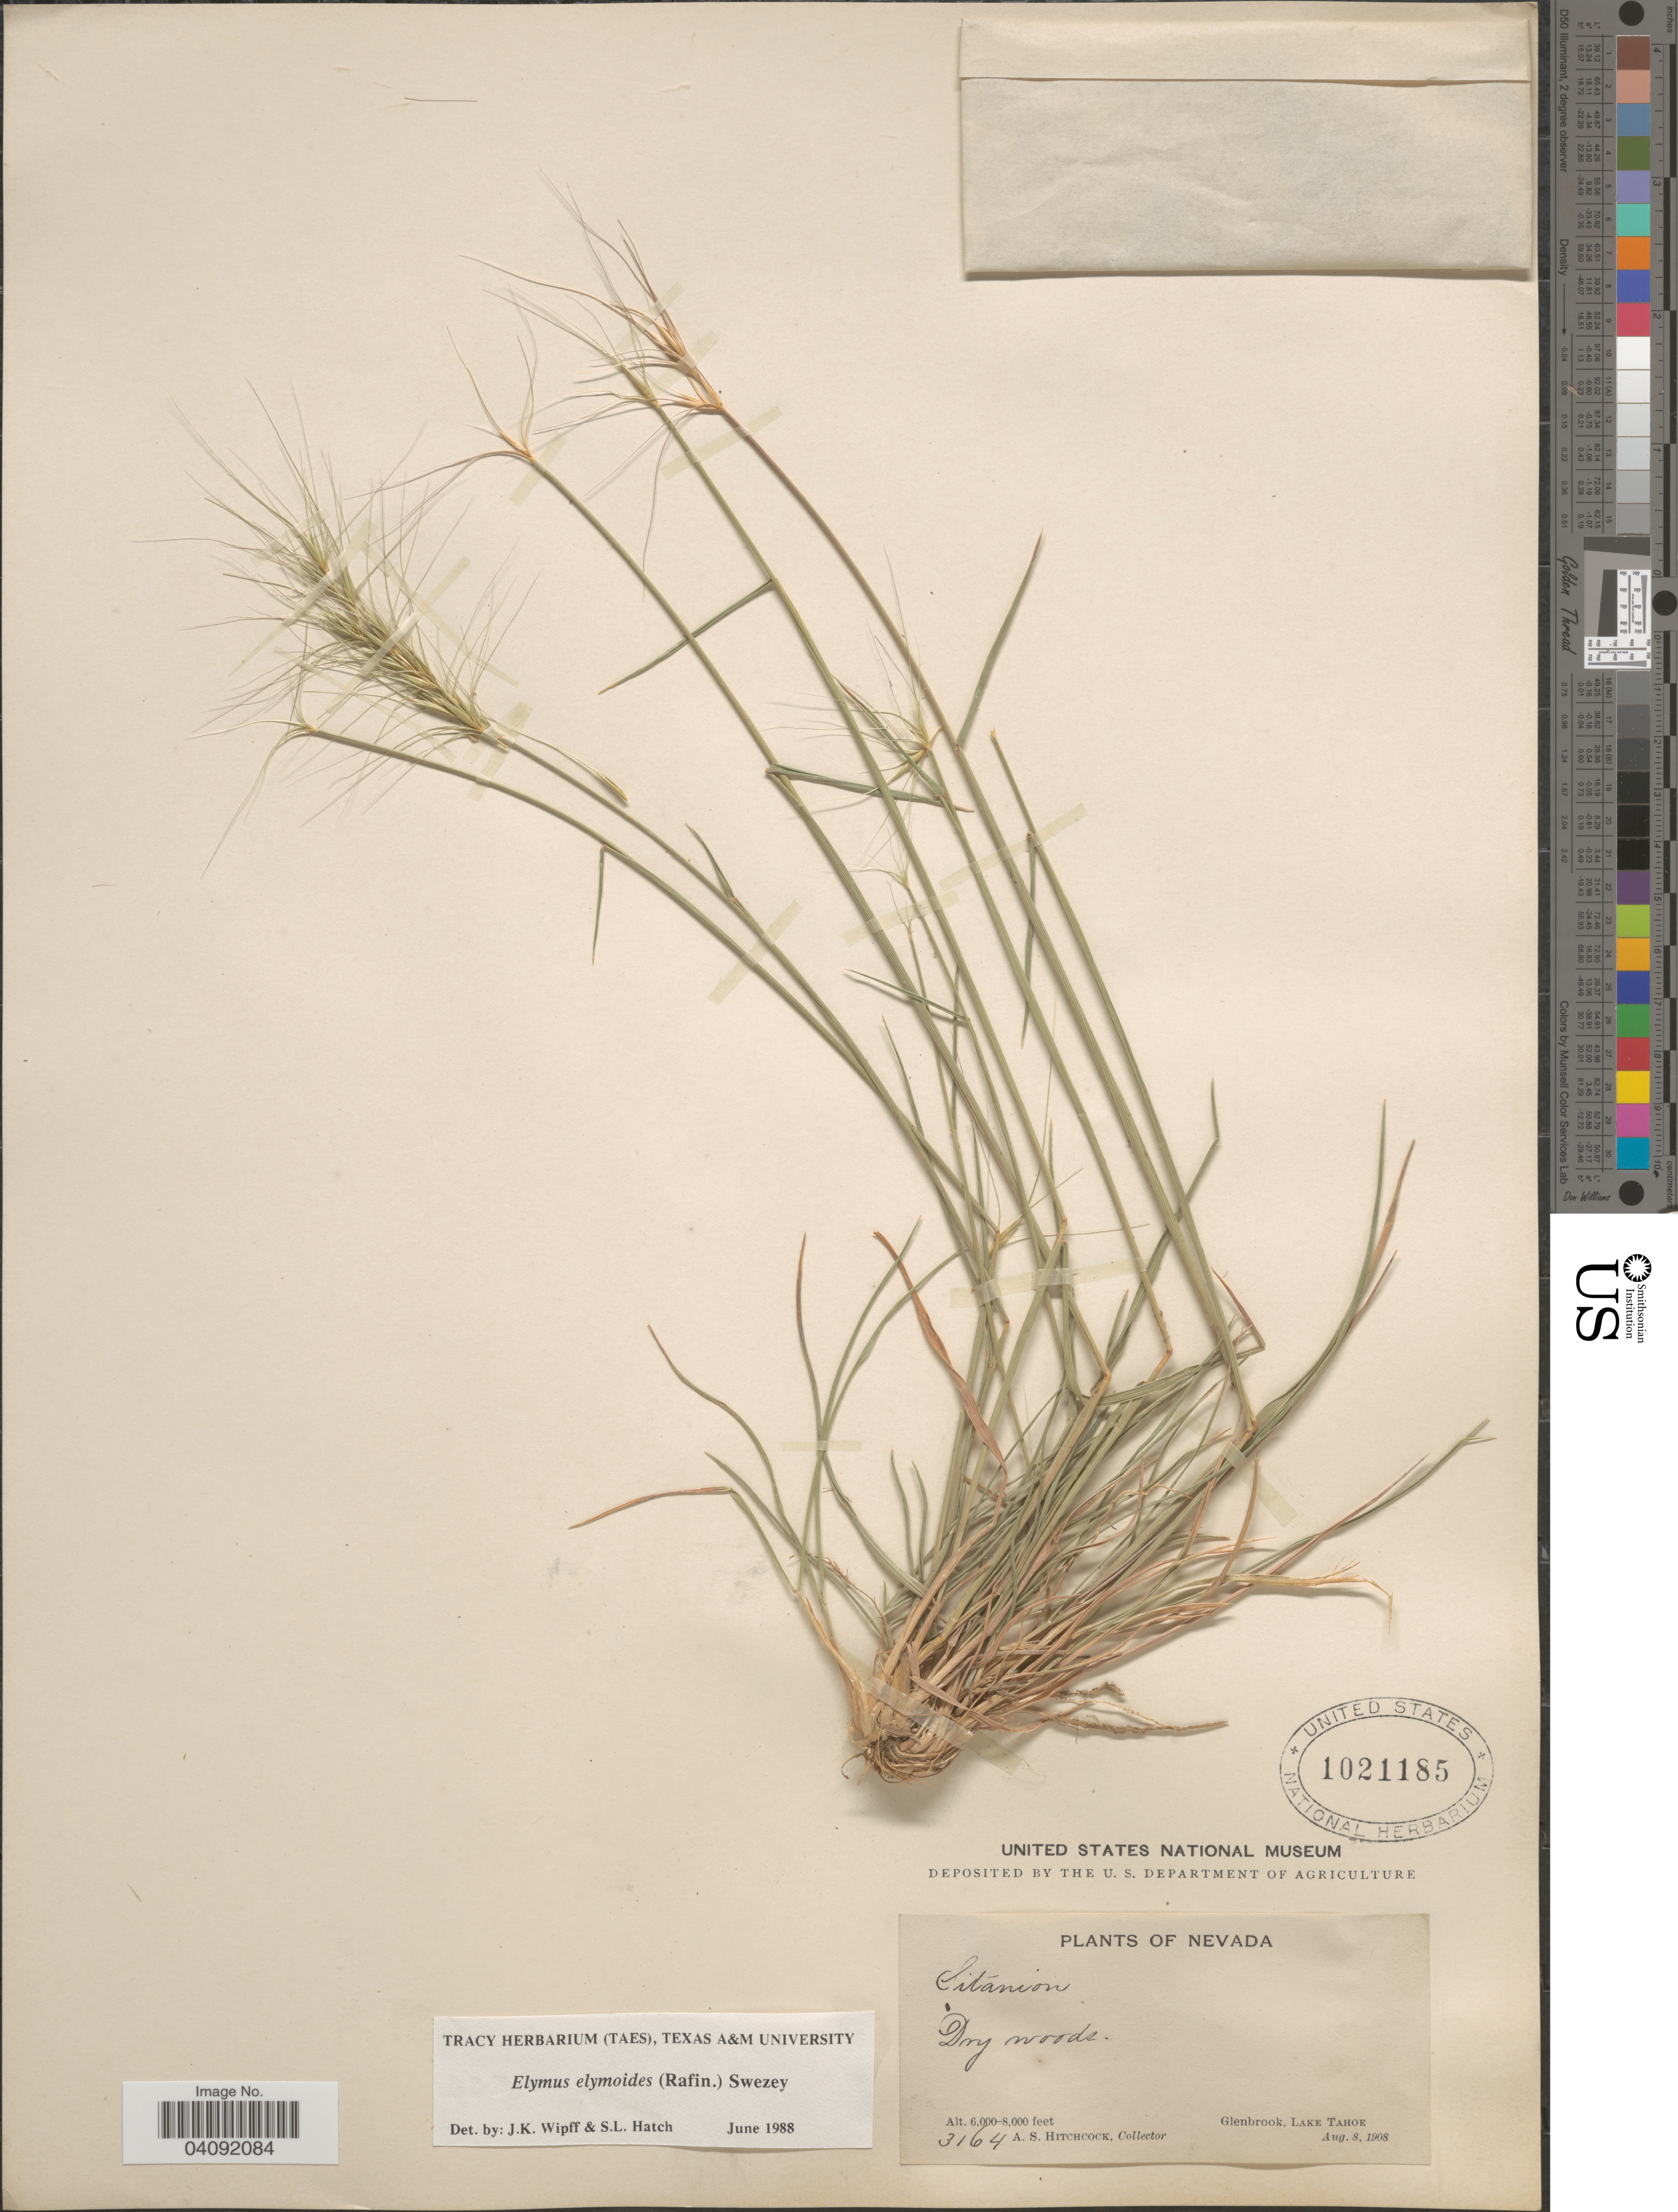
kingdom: Plantae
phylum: Tracheophyta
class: Liliopsida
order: Poales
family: Poaceae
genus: Elymus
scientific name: Elymus elymoides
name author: (Raf.) Swezey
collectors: A. S. Hitchcock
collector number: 3164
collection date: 1908-08-08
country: United States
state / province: Nevada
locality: Glenbrook, Lake Tahoe.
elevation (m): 1829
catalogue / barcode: US 1021185